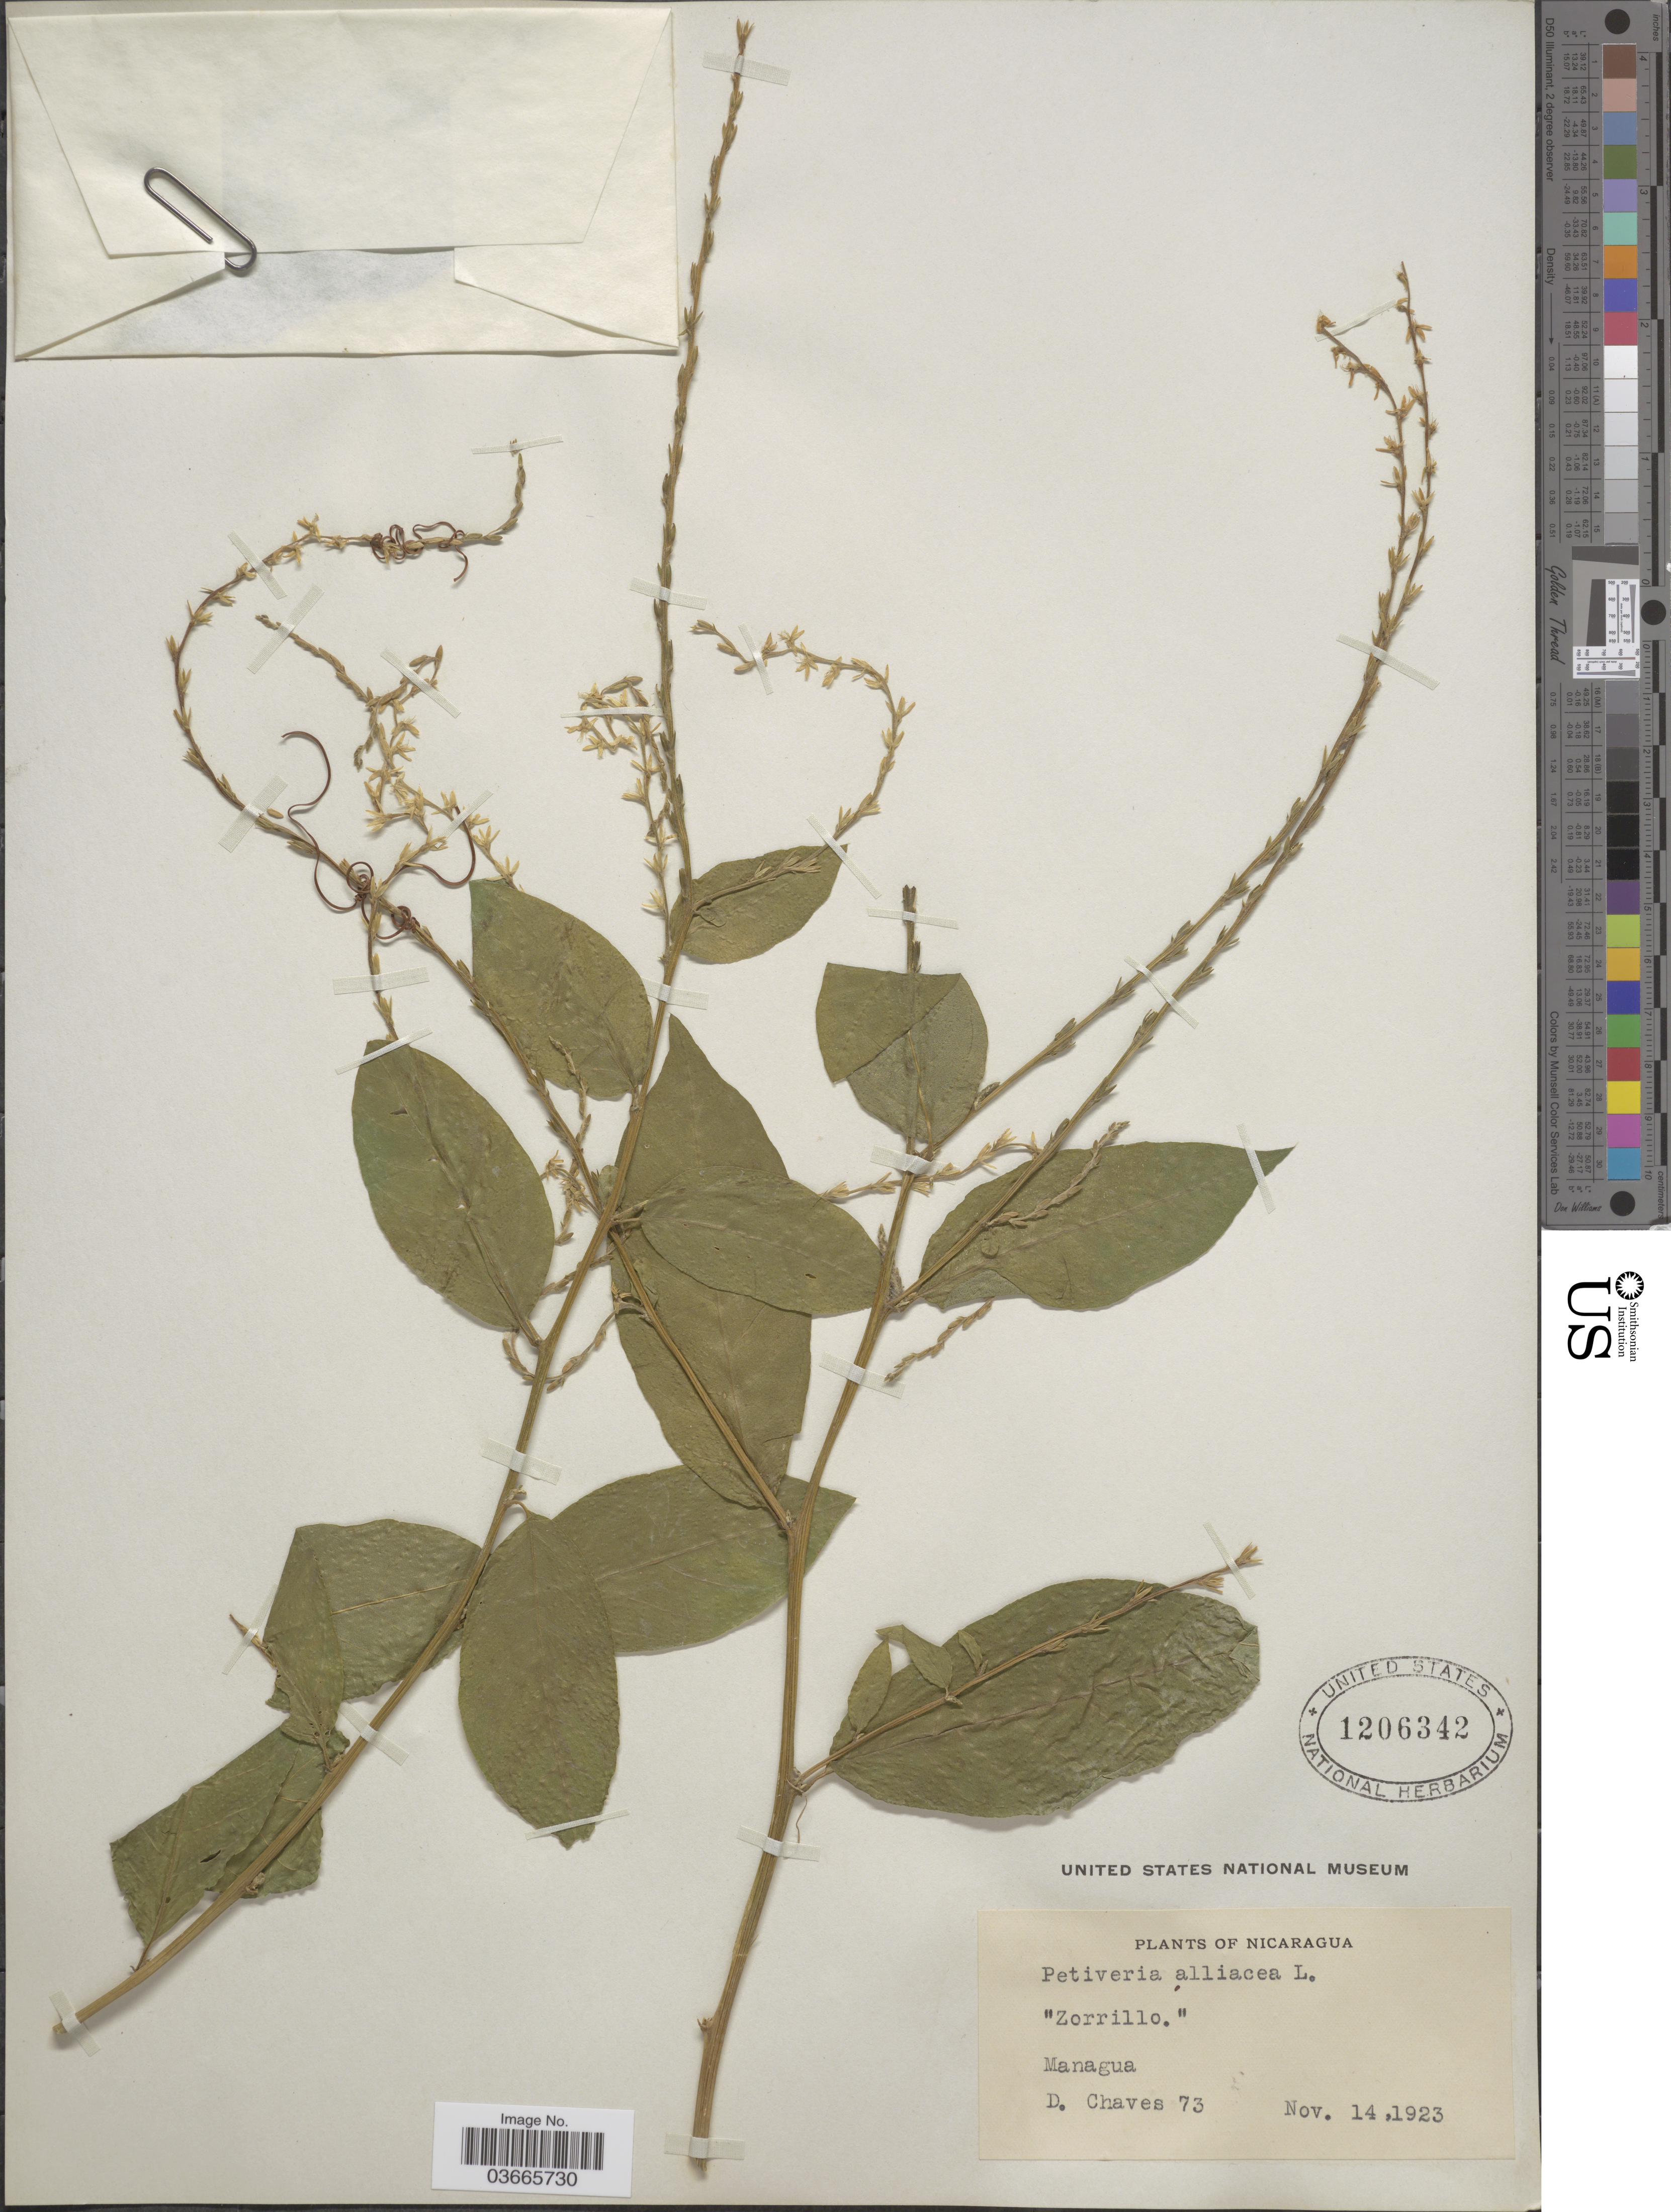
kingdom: Plantae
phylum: Tracheophyta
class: Magnoliopsida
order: Caryophyllales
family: Phytolaccaceae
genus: Petiveria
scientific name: Petiveria alliacea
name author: L.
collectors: D. Chaves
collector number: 73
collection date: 1923-11-14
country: Nicaragua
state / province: Managua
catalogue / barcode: US 1206342